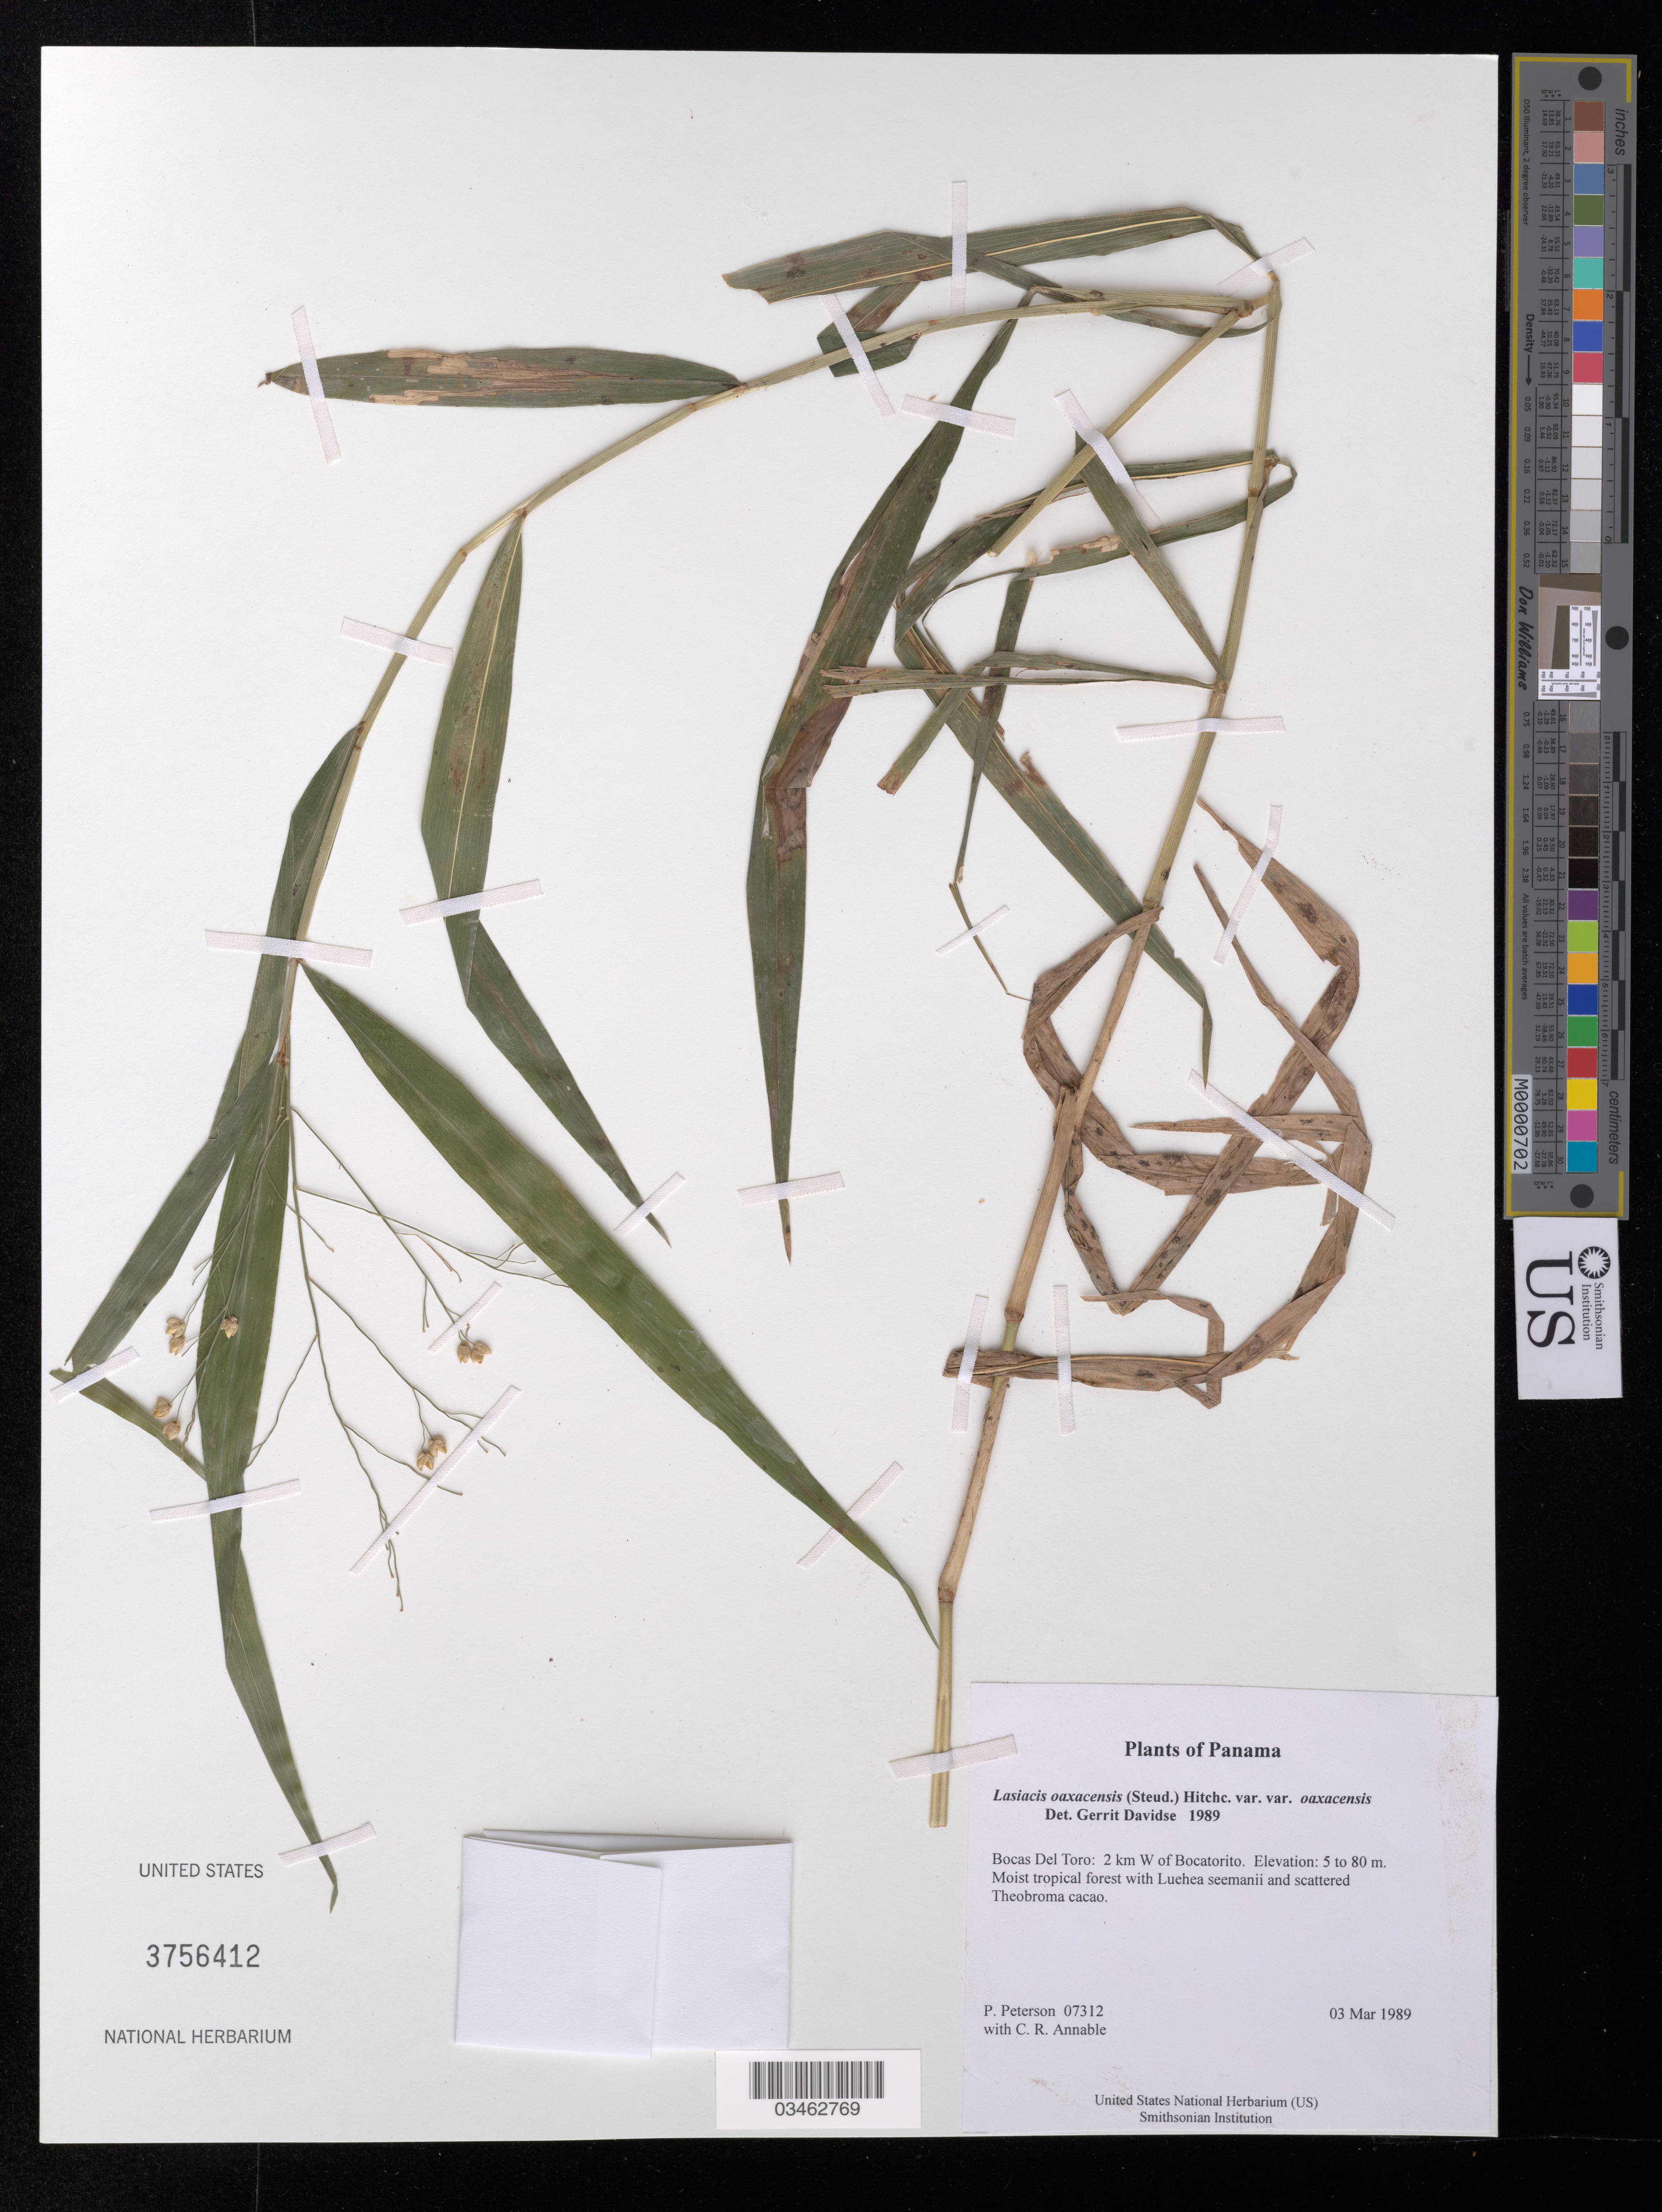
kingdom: Plantae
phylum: Tracheophyta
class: Liliopsida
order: Poales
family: Poaceae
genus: Lasiacis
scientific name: Lasiacis oaxacensis var. oaxacensis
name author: (Steud.) Hitchc.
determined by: Davidse, Gerrit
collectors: P. M. Peterson & C. R. Annable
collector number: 07312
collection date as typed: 03 Mar 1989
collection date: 1989-03-03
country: Panama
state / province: Bocas del Toro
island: San Cristobal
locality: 2 km W of Bocatorito.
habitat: Moist tropical forest with Luehea seemanii and scattered theobroma cacao.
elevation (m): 5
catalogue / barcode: US 3756412